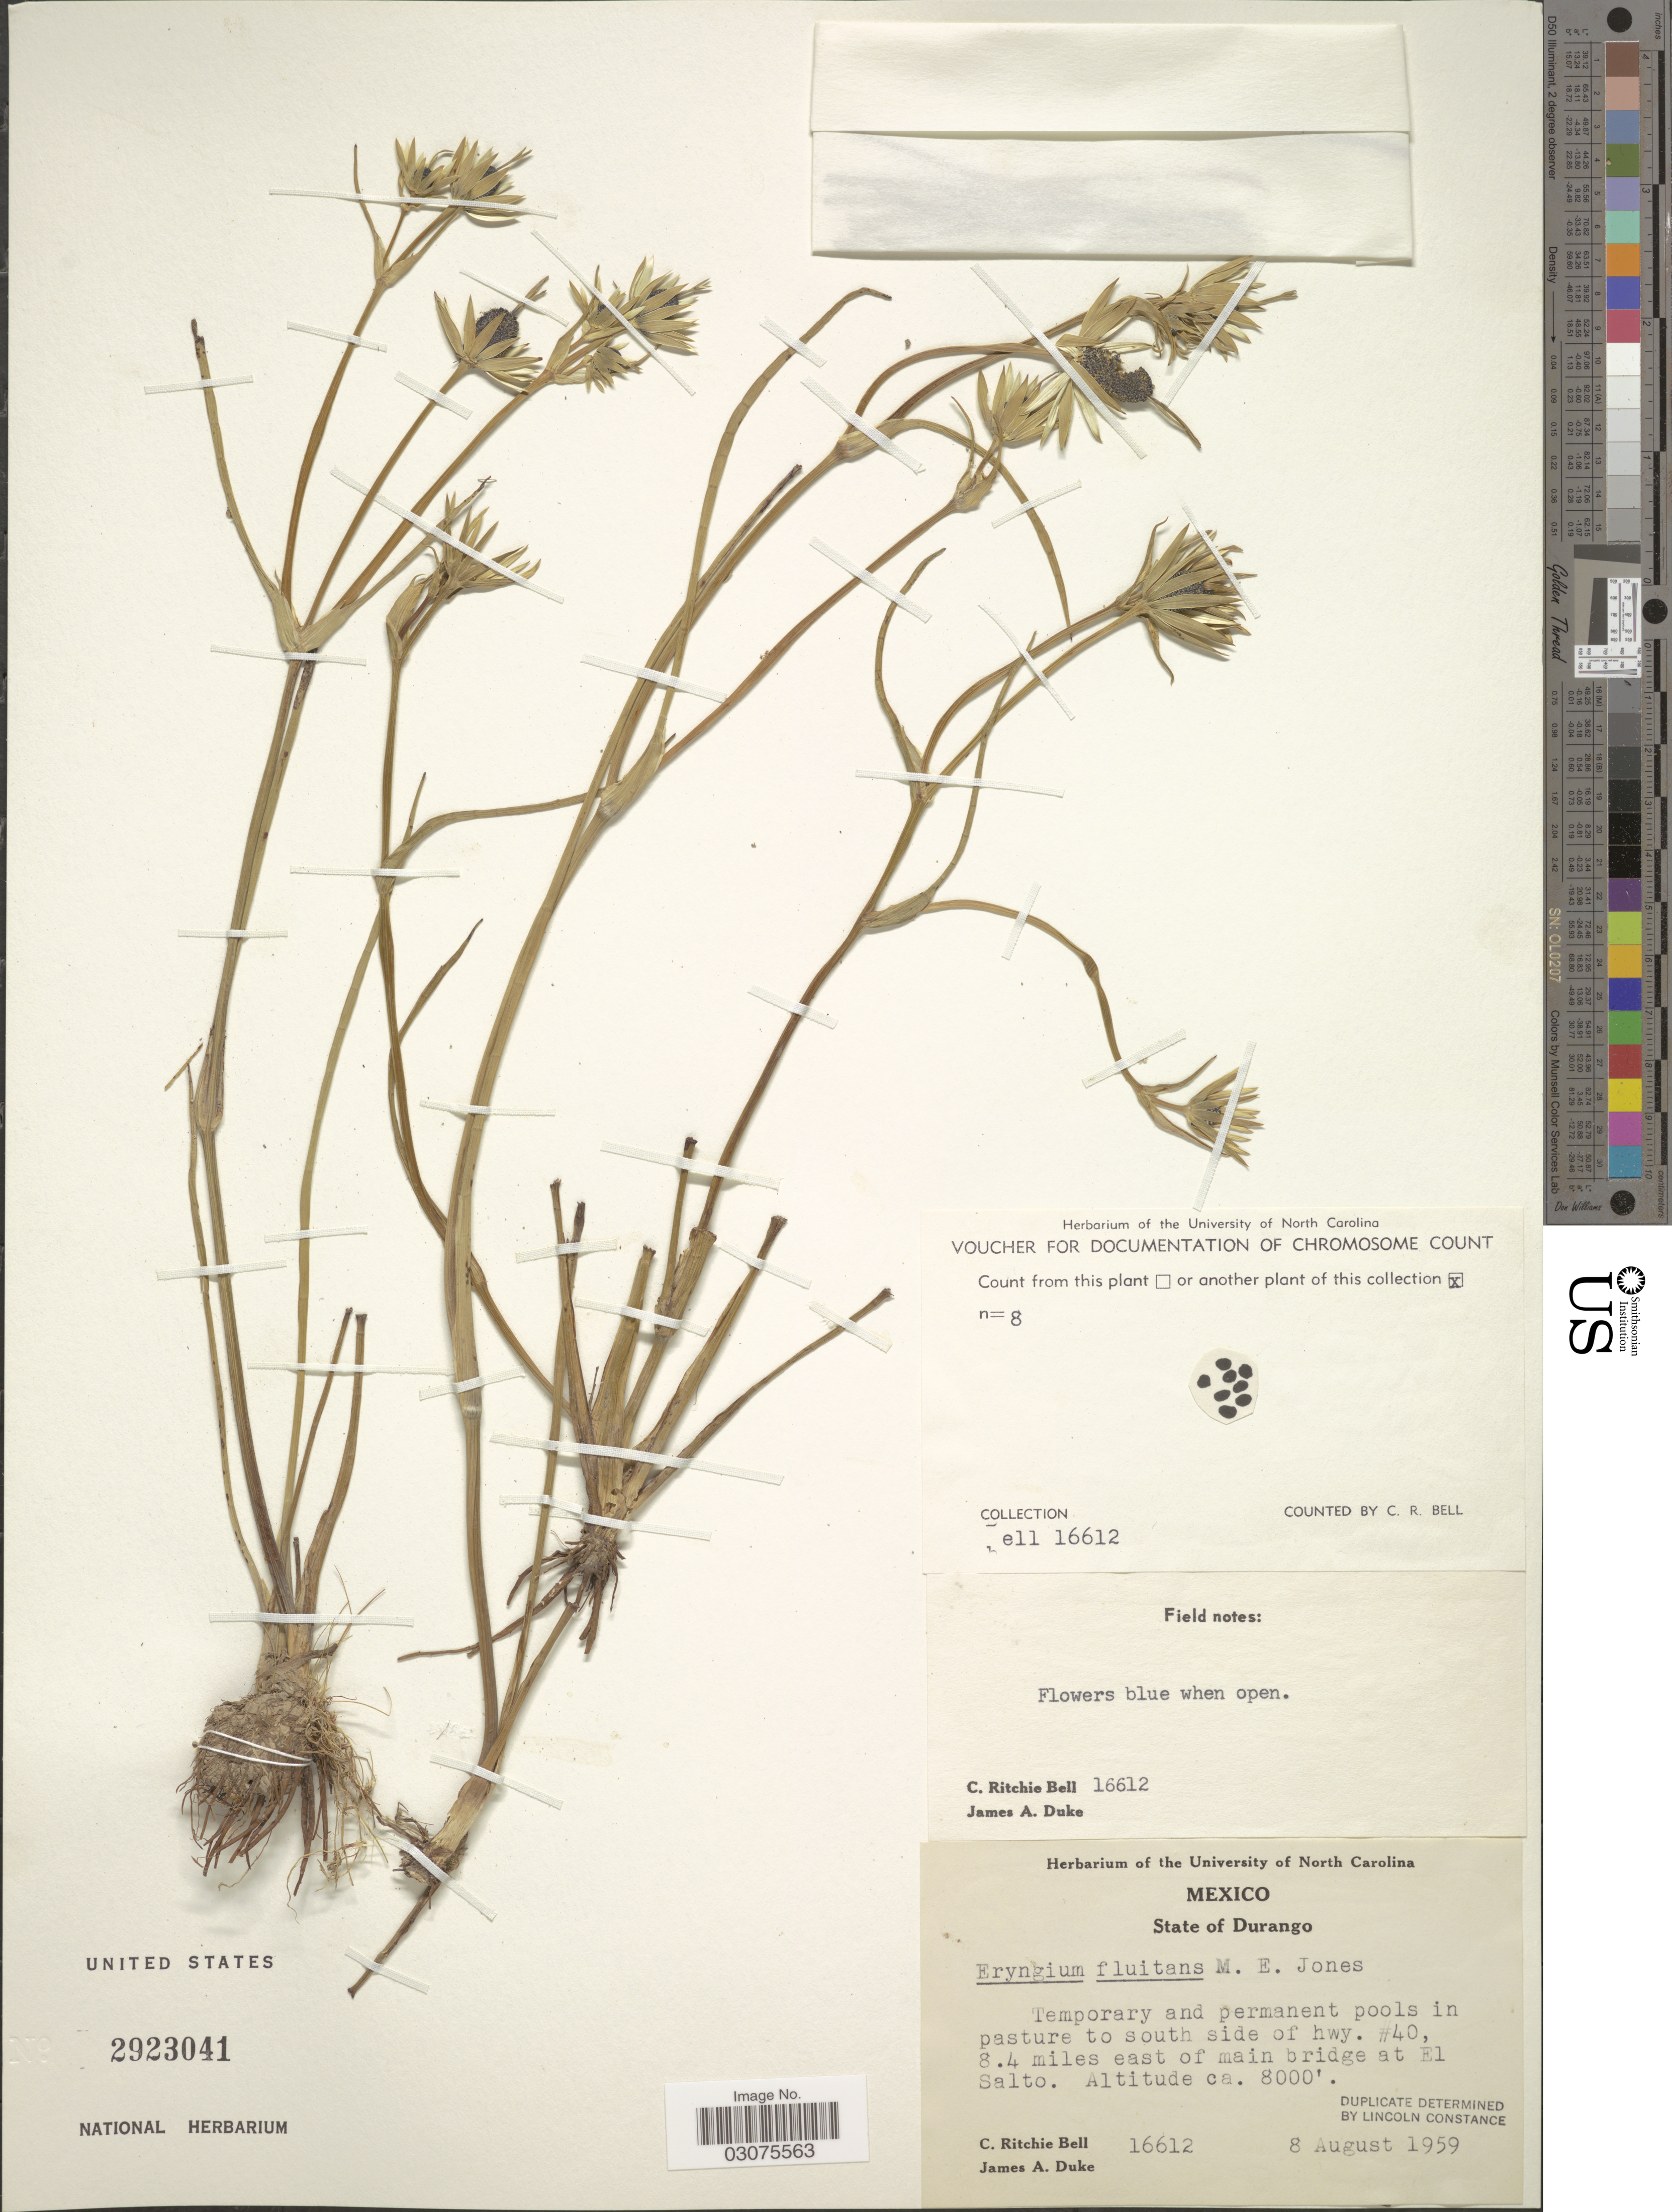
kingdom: Plantae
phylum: Tracheophyta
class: Magnoliopsida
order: Apiales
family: Apiaceae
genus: Eryngium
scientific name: Eryngium fluitans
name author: M.E. Jones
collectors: C. R. Bell & J. A. Duke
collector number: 16612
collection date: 1959-08-08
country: Mexico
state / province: Durango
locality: Temporary and permanent pools in pasture to south side of hwy. #40, 8.4 miles east of main bridges at El Salto.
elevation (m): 2438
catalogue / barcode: US 2923041